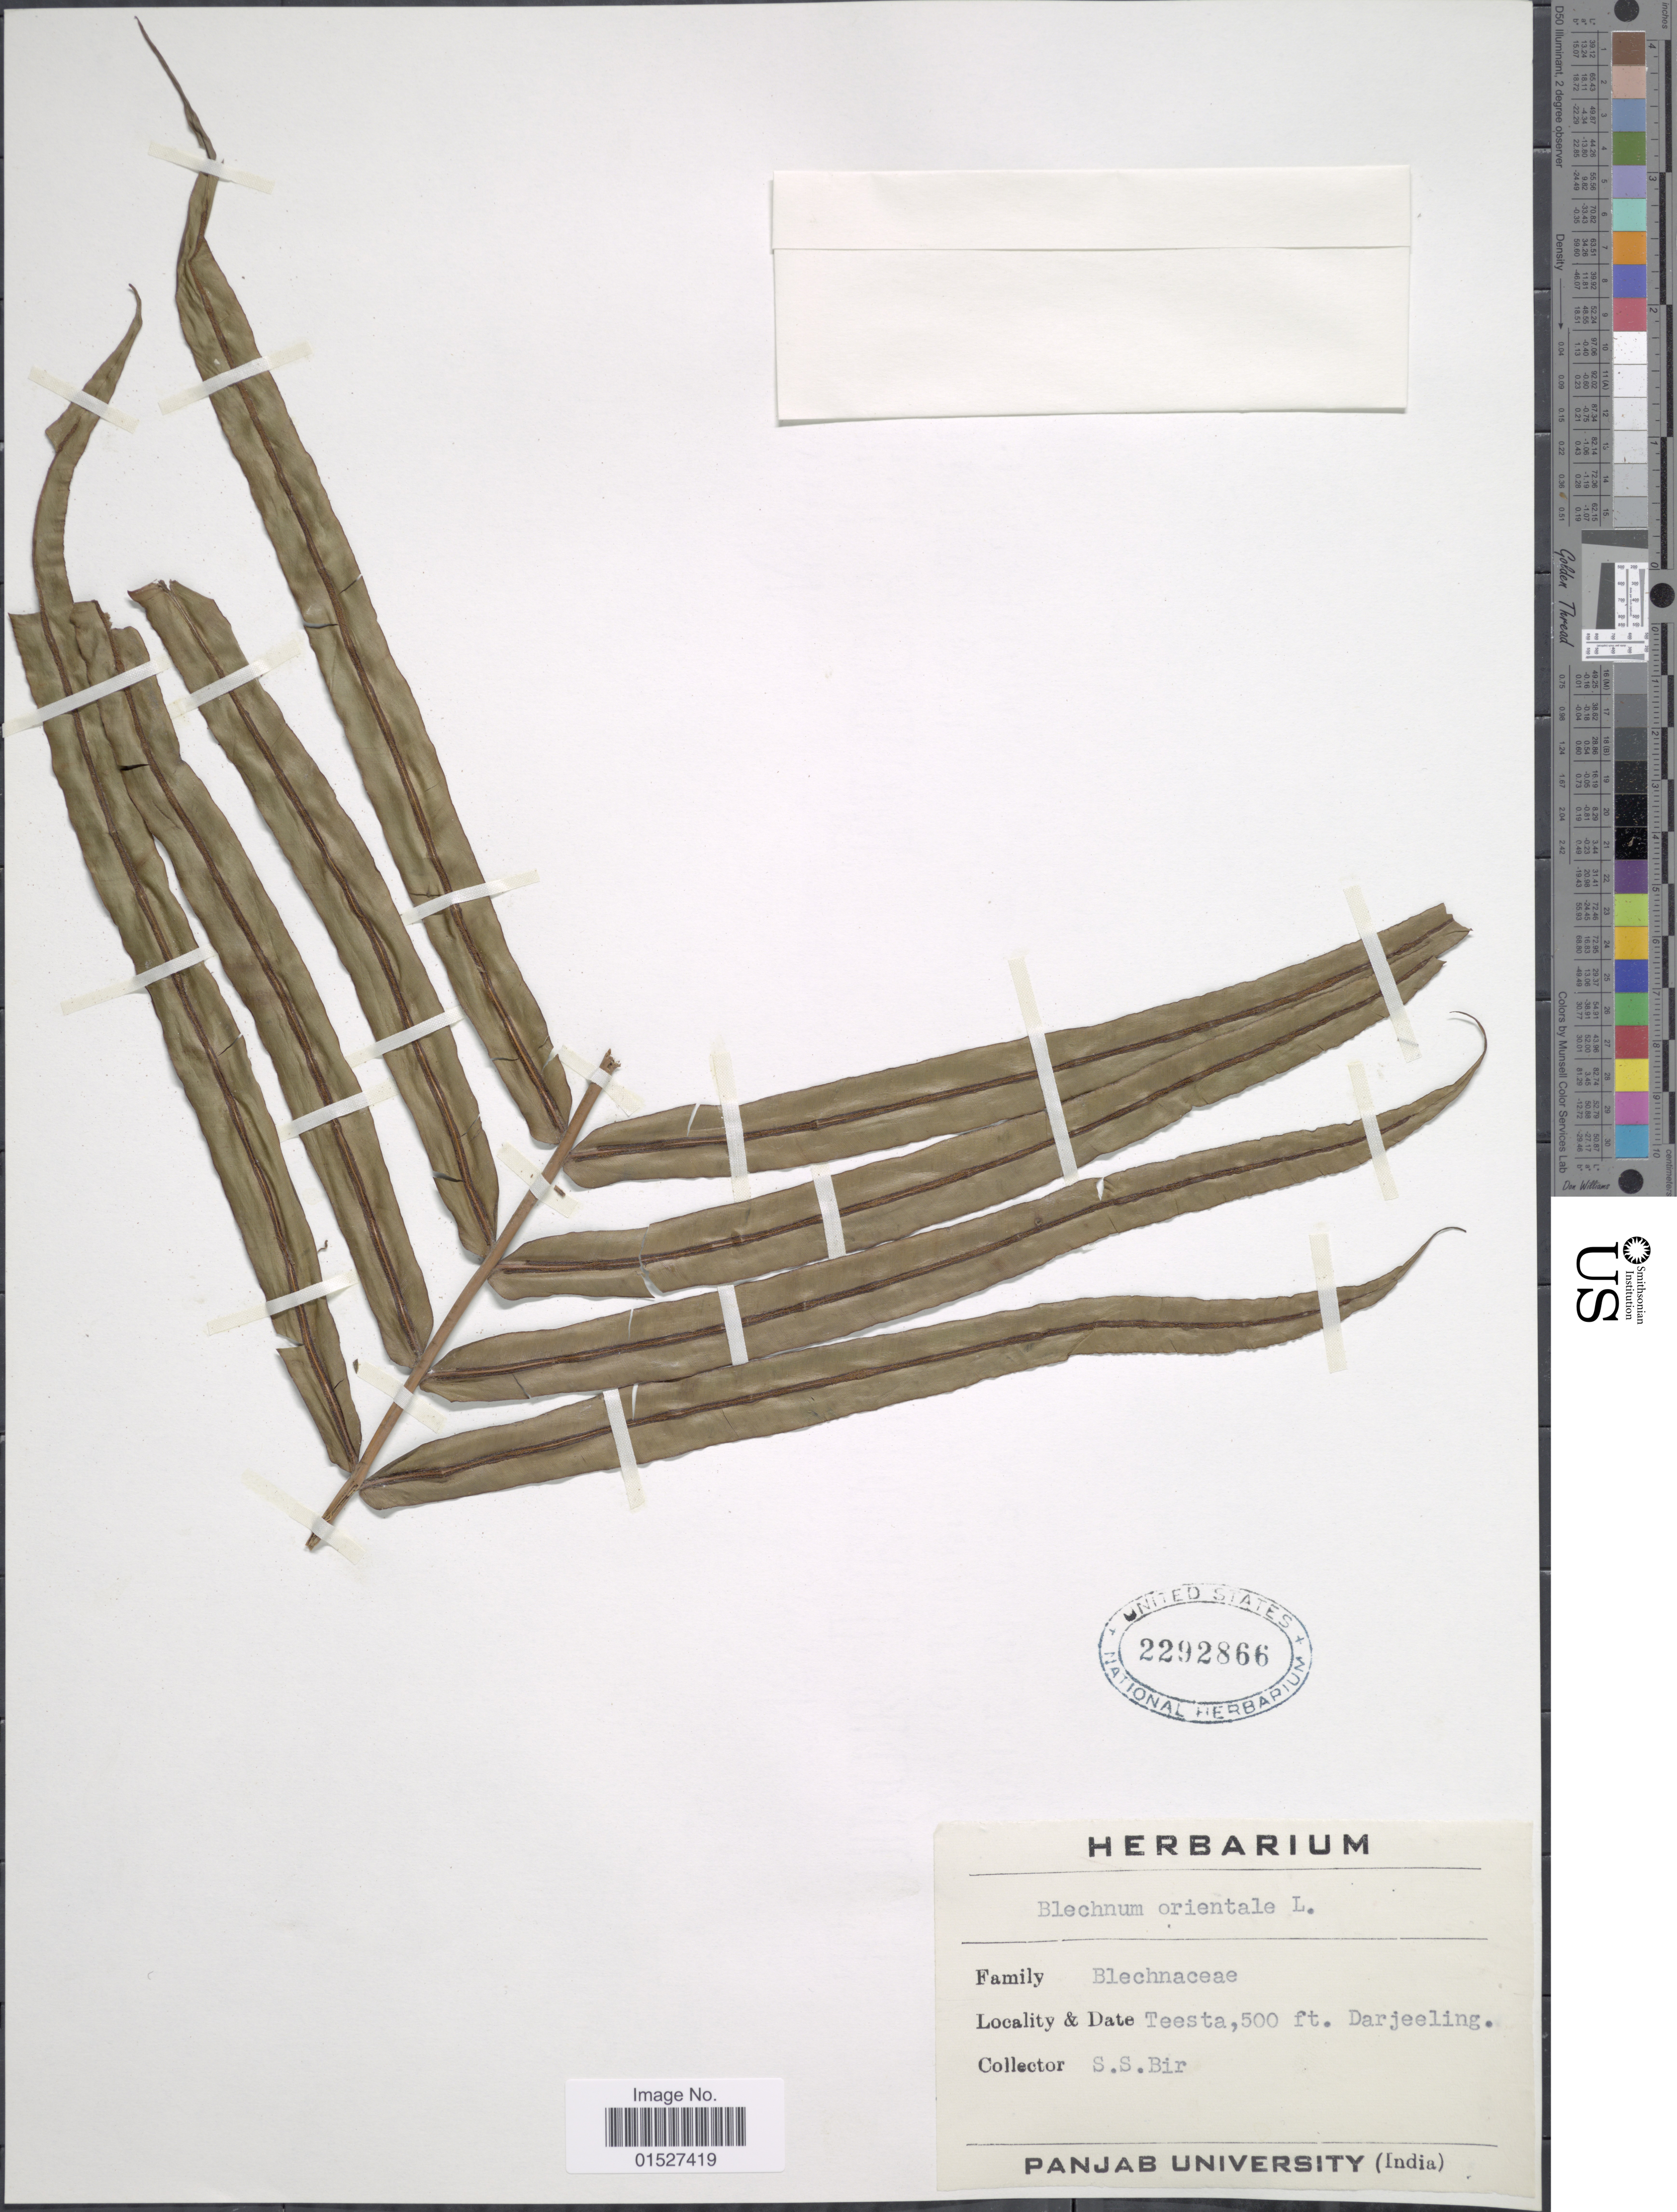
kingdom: Plantae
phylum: Tracheophyta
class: Polypodiopsida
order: Polypodiales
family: Blechnaceae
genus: Blechnum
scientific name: Blechnum orientale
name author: L.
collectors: S. S. Bir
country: India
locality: Teesta. Darjeeling.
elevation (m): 152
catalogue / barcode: US 2292866